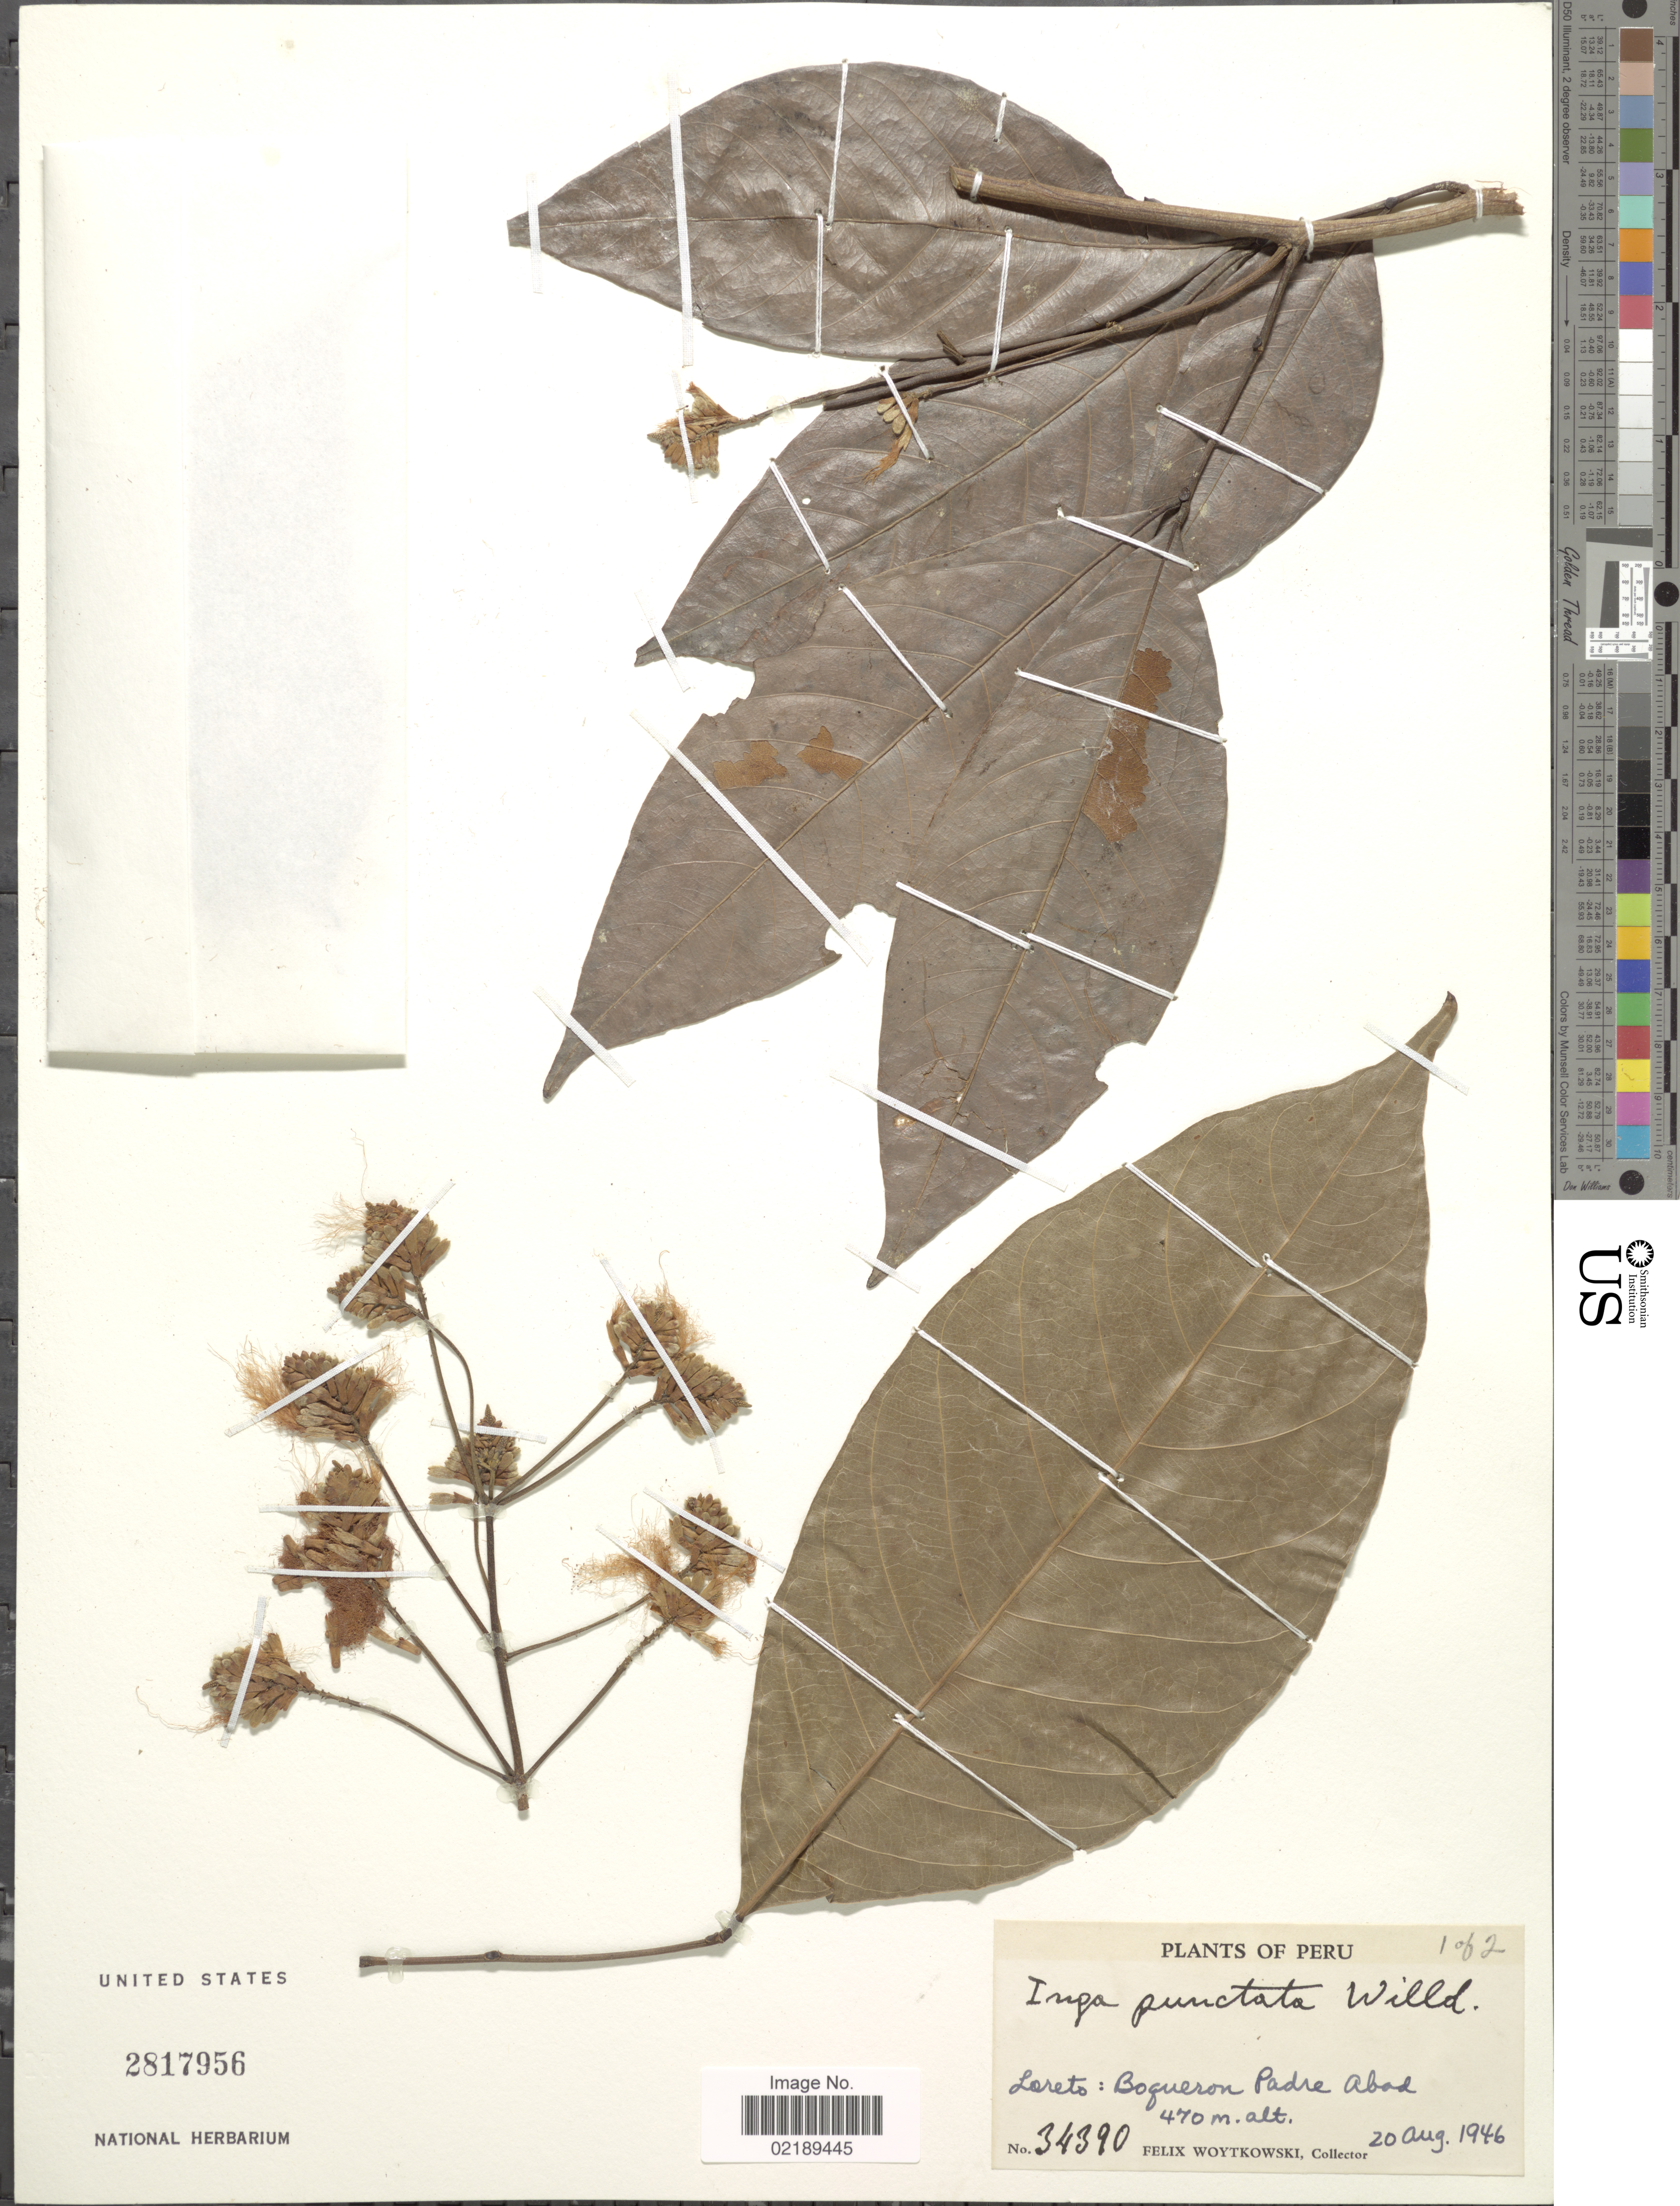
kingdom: Plantae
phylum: Tracheophyta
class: Magnoliopsida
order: Fabales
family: Fabaceae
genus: Inga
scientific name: Inga punctata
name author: Willd.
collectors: F. Woytkowski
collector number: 34390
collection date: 1946-08-20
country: Peru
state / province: Loreto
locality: Bogueron Padre Abod.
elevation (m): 470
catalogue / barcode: US 2817956